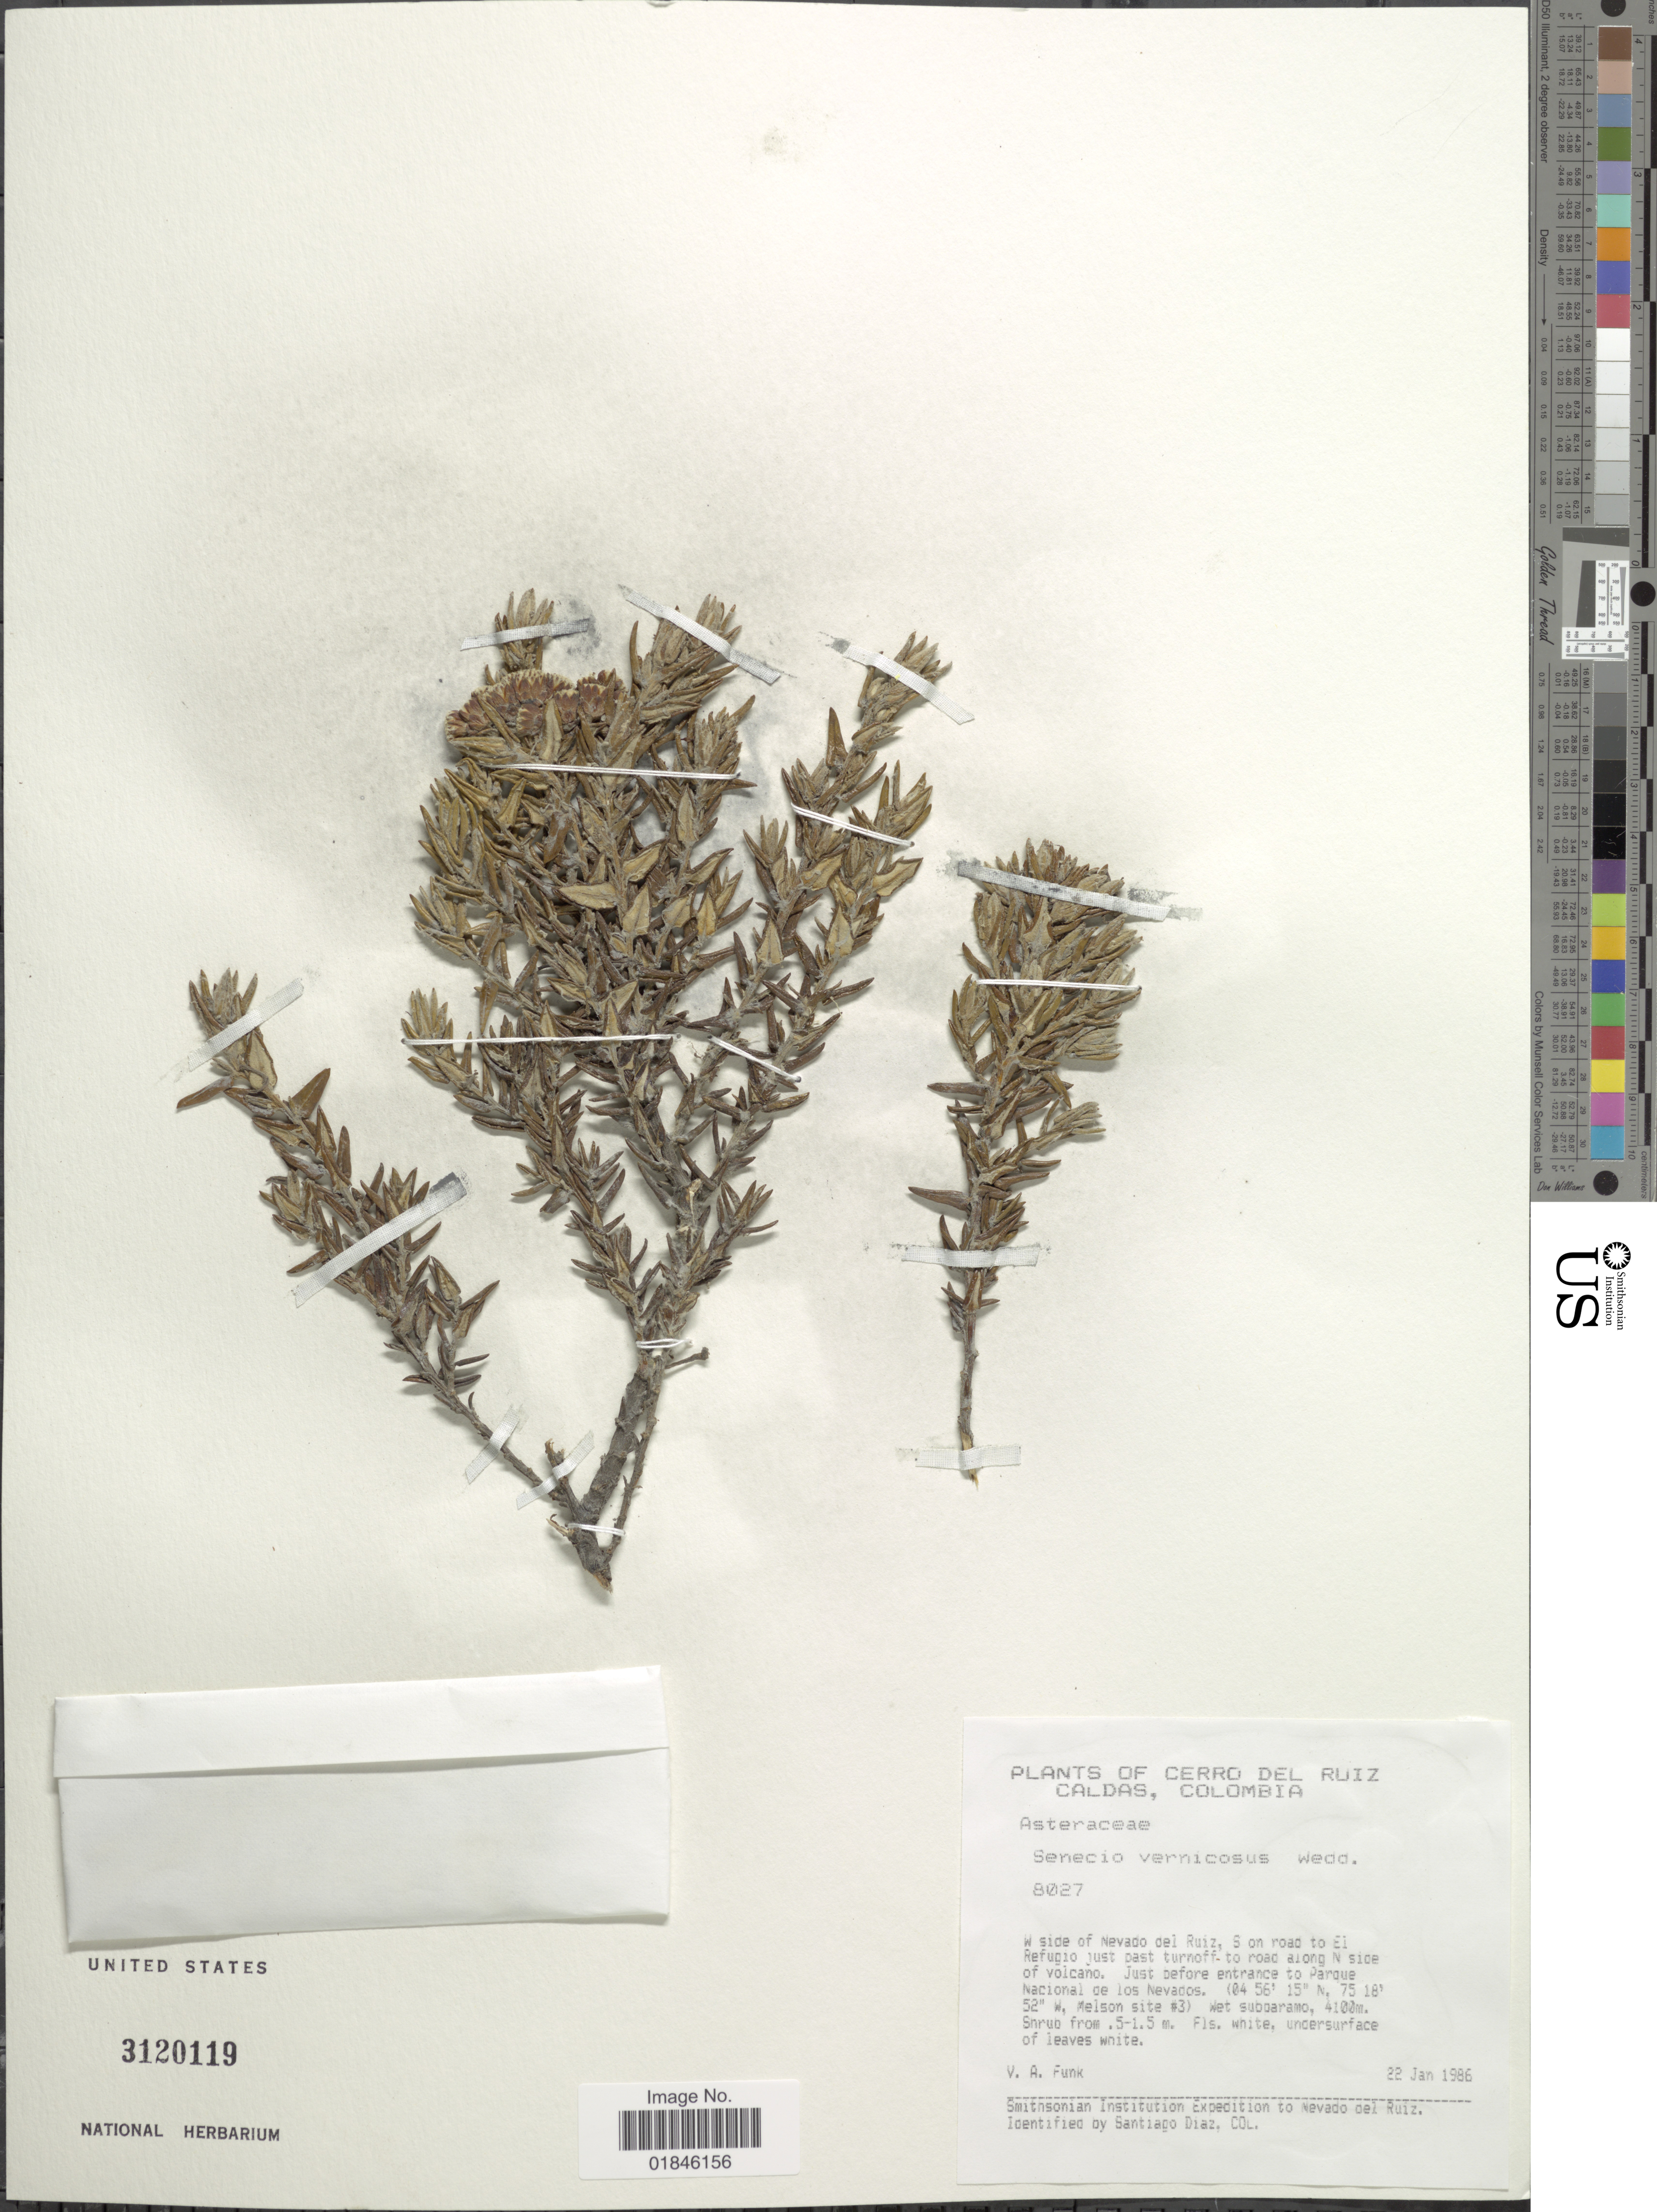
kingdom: Plantae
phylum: Tracheophyta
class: Magnoliopsida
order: Asterales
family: Asteraceae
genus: Pentacalia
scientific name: Pentacalia vernicosa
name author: (Sch. Bip. ex Wedd.) Cuatrec.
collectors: V. Funk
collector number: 8027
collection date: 1986-01-22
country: Colombia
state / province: Caldas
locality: Cerro del Ruiz. Caldas, Colombia. W side of Nevado del Ruiz, S on road to El Refugio just past turnoff to road along N side of volcano. Just before entrance to Parque Nacional de los Nevados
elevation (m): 4100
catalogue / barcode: US 3120119